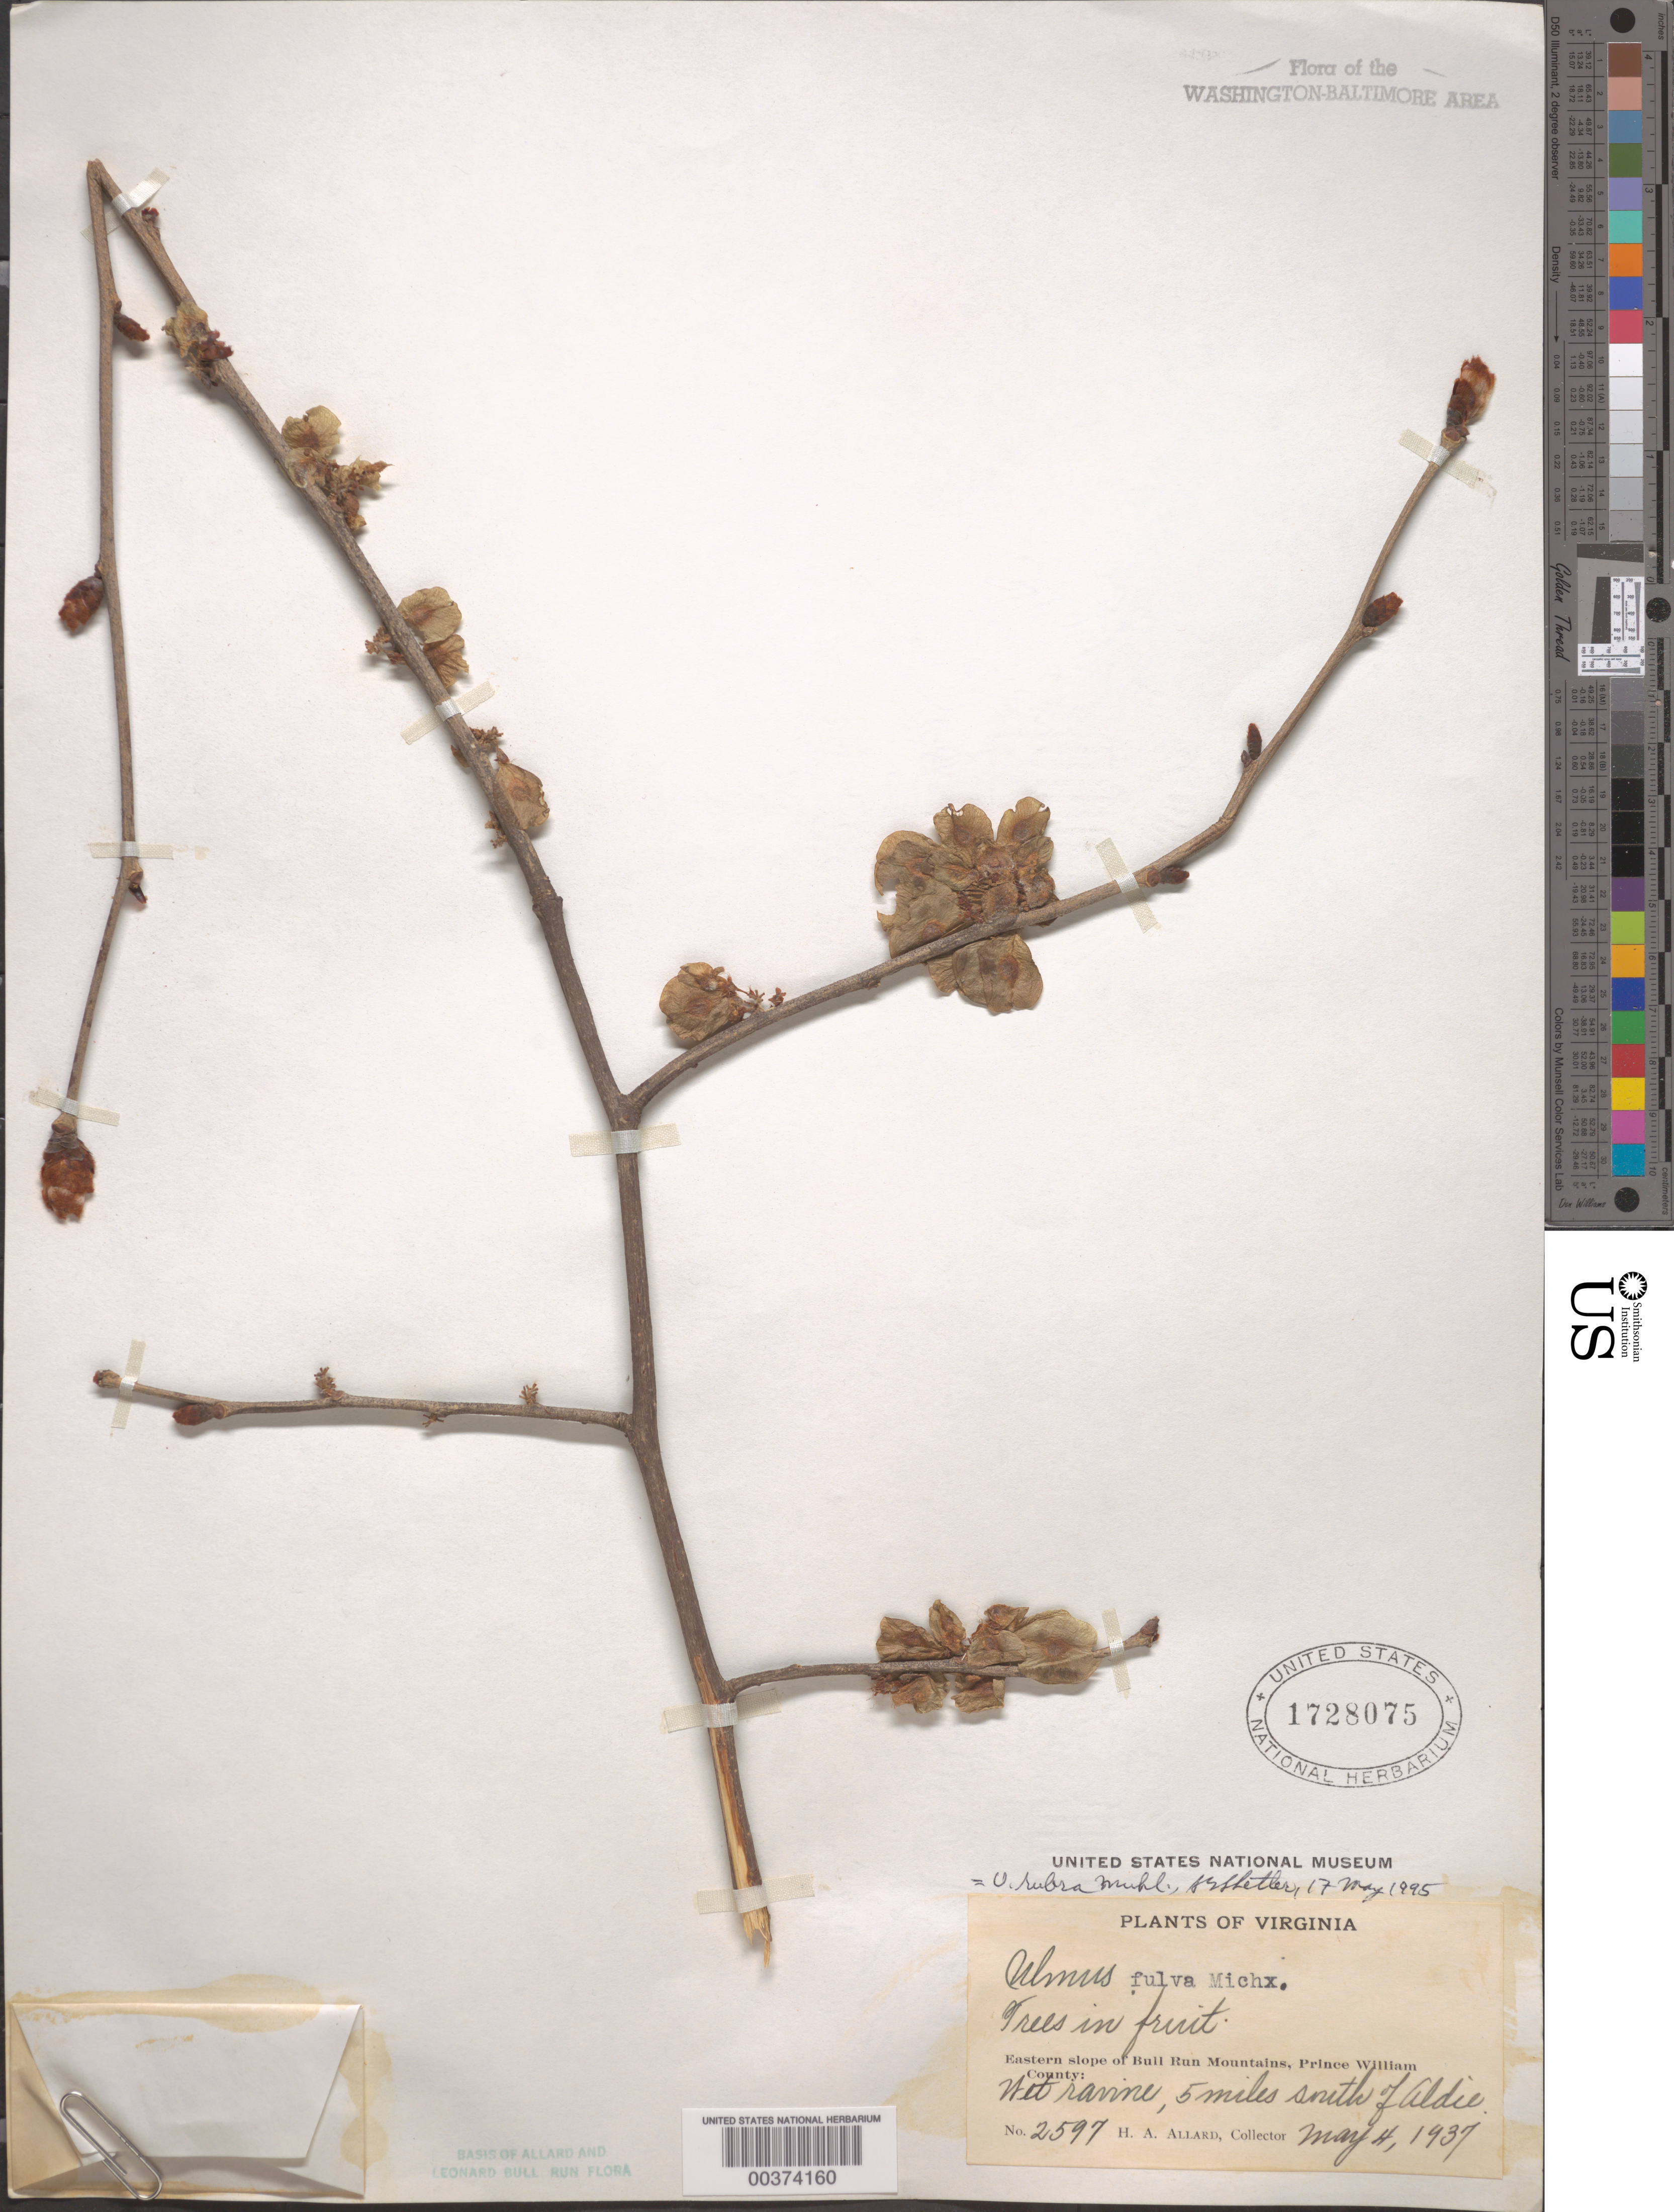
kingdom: Plantae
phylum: Tracheophyta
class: Magnoliopsida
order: Rosales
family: Ulmaceae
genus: Ulmus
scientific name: Ulmus rubra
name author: Muhl.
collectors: H. A. Allard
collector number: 2597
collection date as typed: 04 May 1937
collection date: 1937-05-04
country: United States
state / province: Virginia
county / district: Prince William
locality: South of Aldie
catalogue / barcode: US 1728075